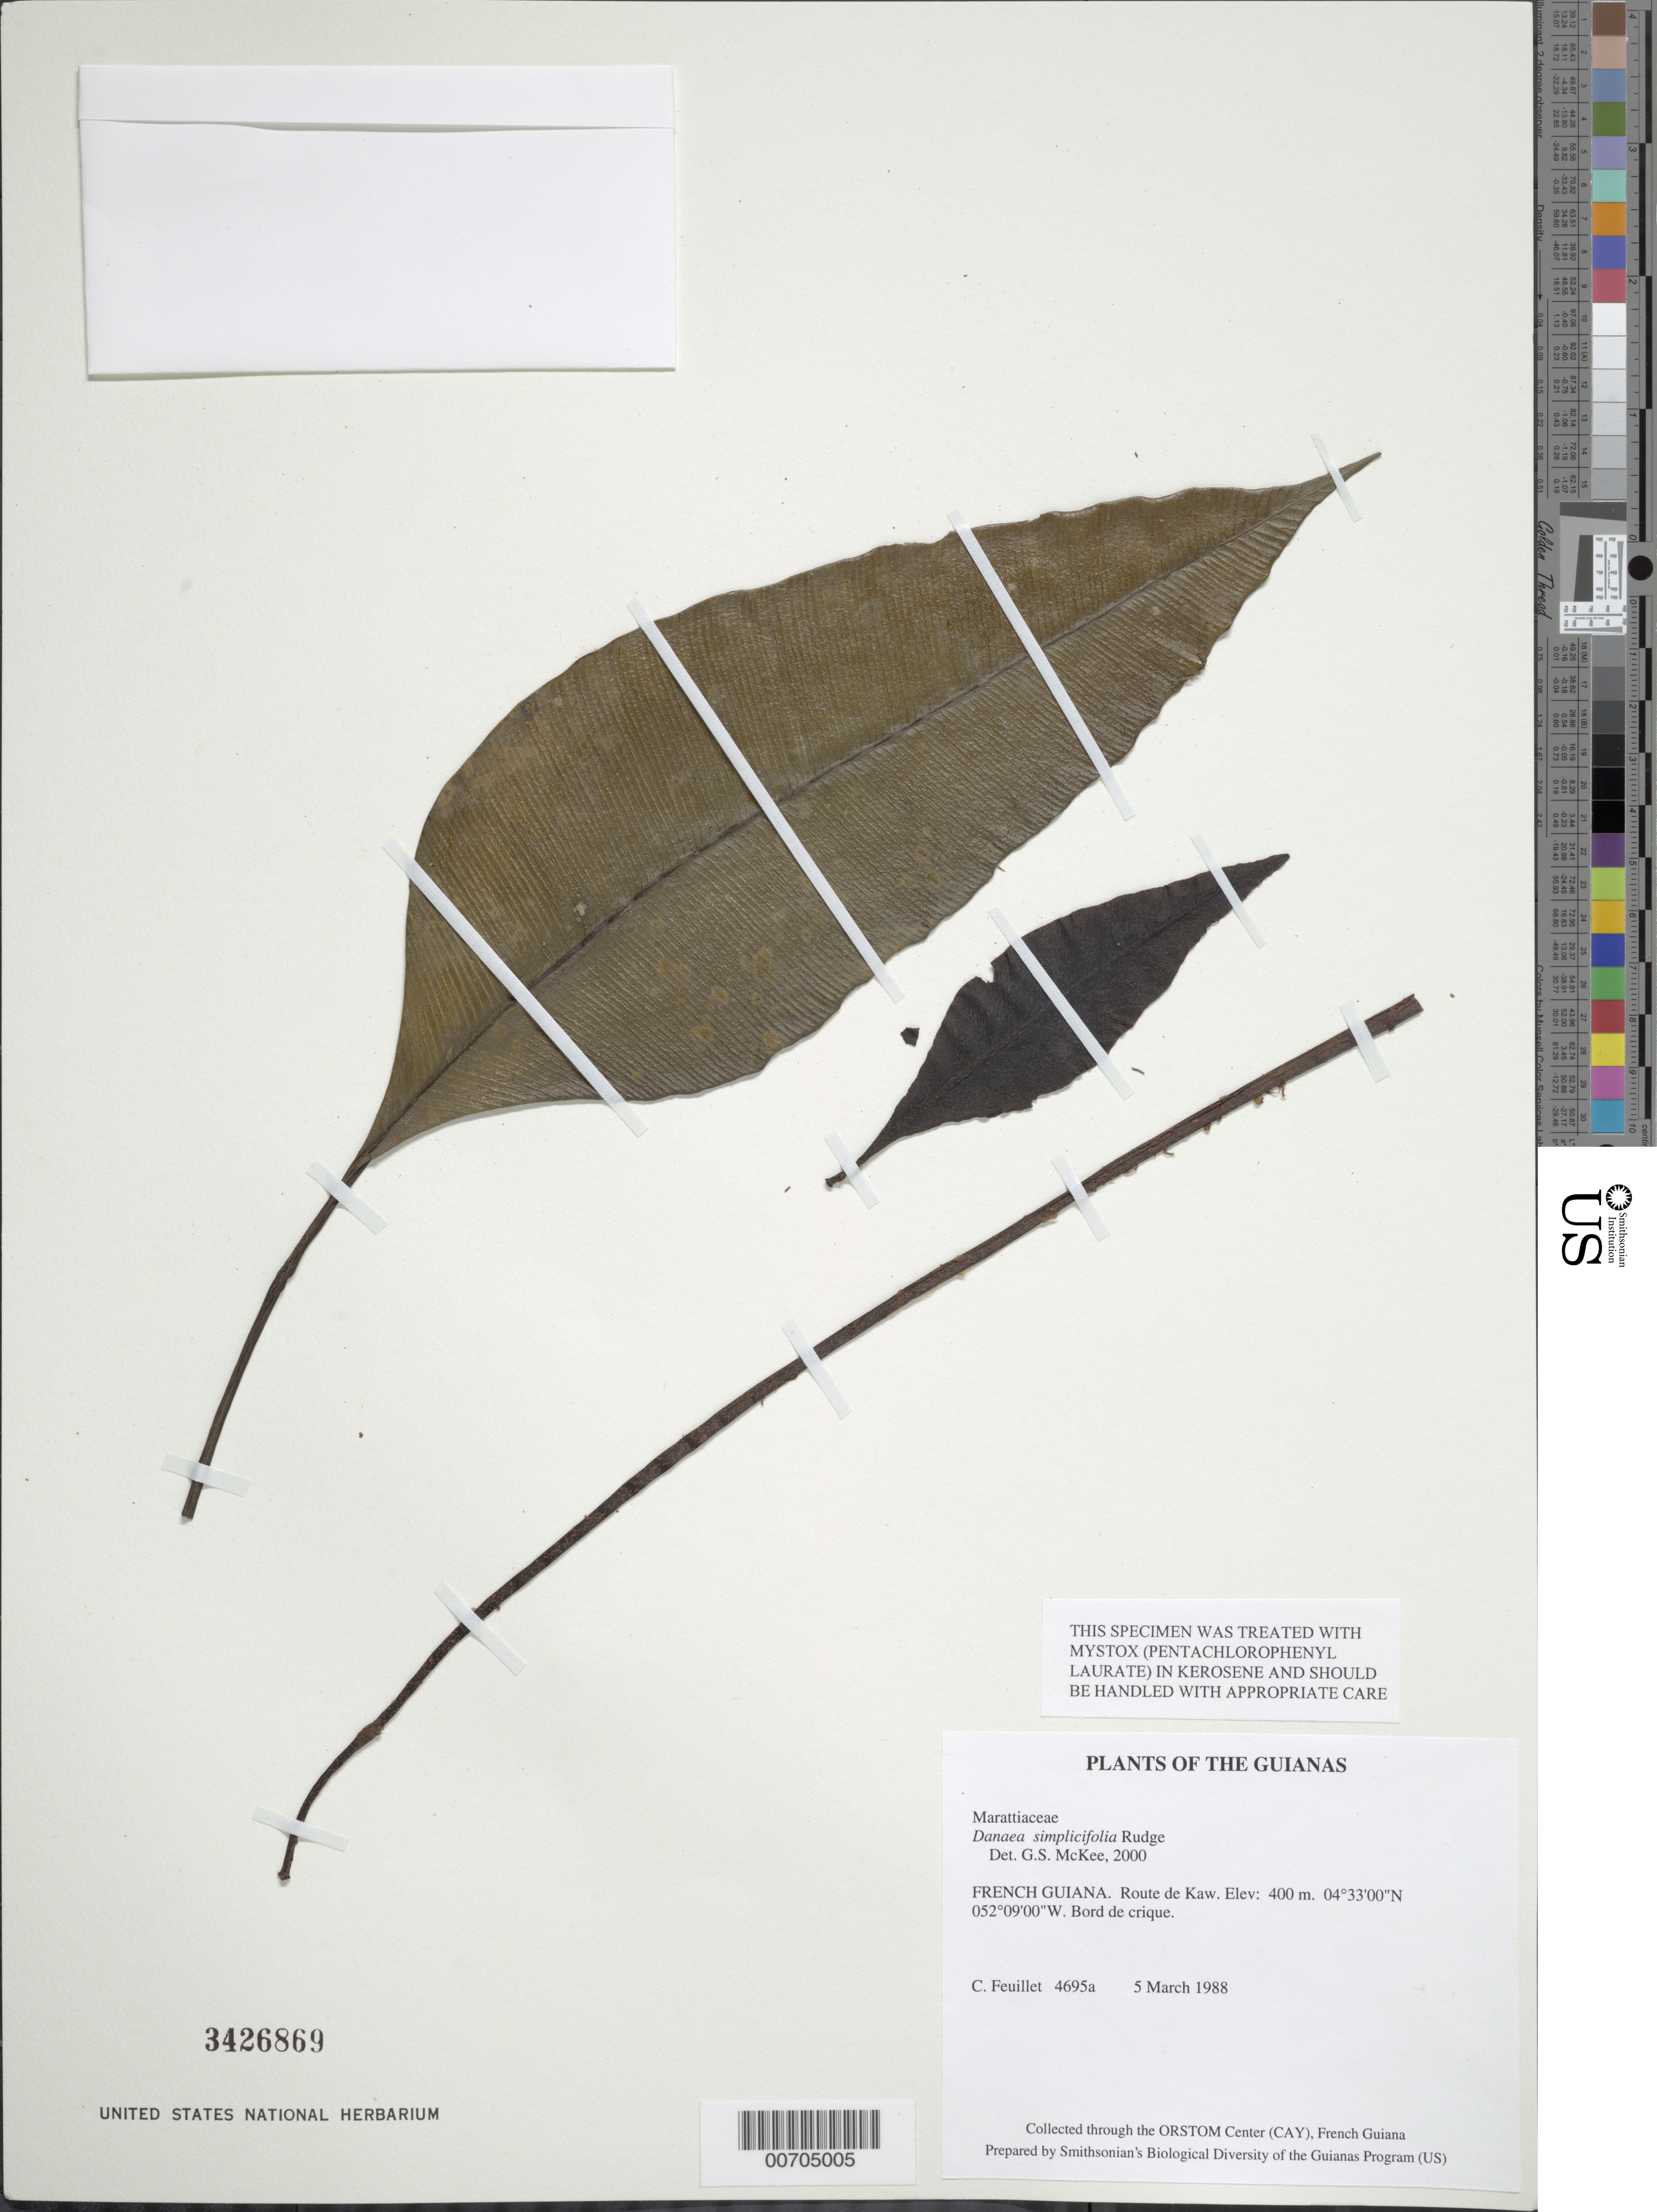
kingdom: Plantae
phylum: Tracheophyta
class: Polypodiopsida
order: Marattiales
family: Marattiaceae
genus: Danaea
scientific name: Danaea elliptica subsp. simplicifolia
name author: (Rudge) Rolleri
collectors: C. Feuillet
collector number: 4695 a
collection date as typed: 5 Mar 1988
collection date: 1988-03-05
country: French Guiana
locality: Route de Kaw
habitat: Bord de crique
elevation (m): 400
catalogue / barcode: US 3426869